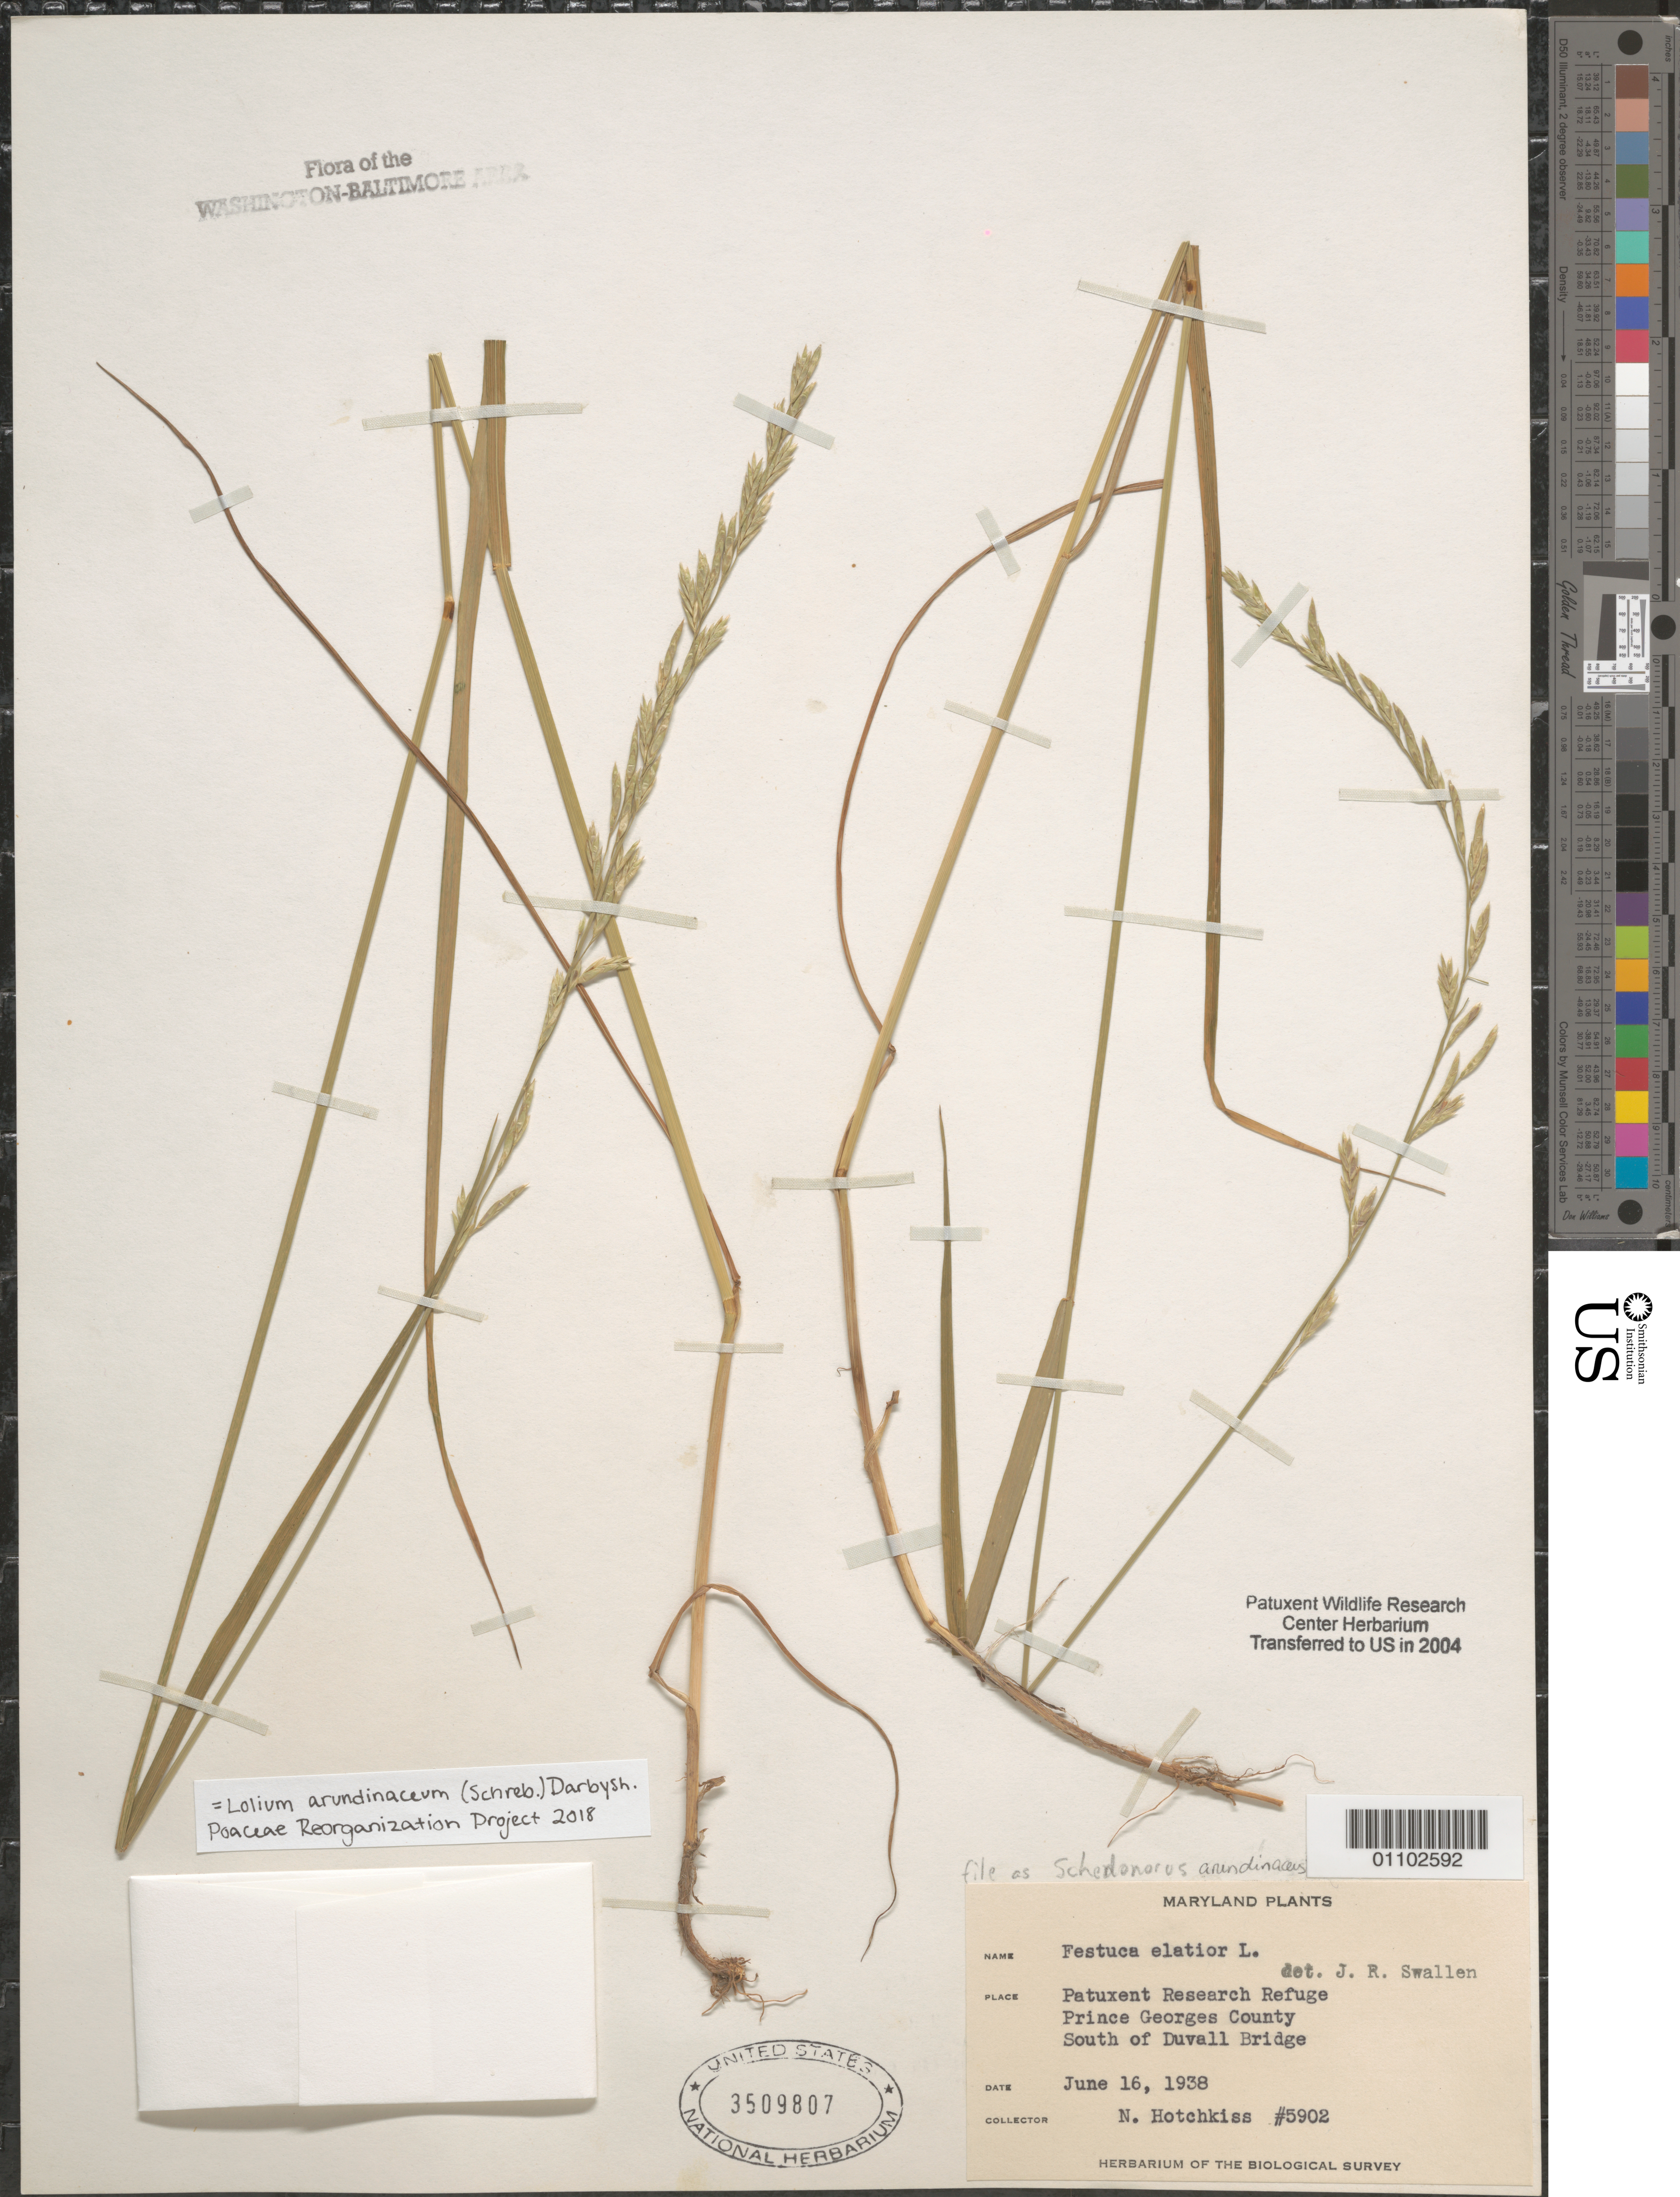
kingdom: Plantae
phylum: Tracheophyta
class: Liliopsida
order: Poales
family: Poaceae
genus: Lolium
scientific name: Lolium arundinaceum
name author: (Schreb.) Darbysh.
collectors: N. Hotchkiss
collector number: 5902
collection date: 1938-06-16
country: United States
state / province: Maryland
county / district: Prince George's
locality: Patuxent Research Refuge, south of Duvall Bridge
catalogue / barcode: US 3509807